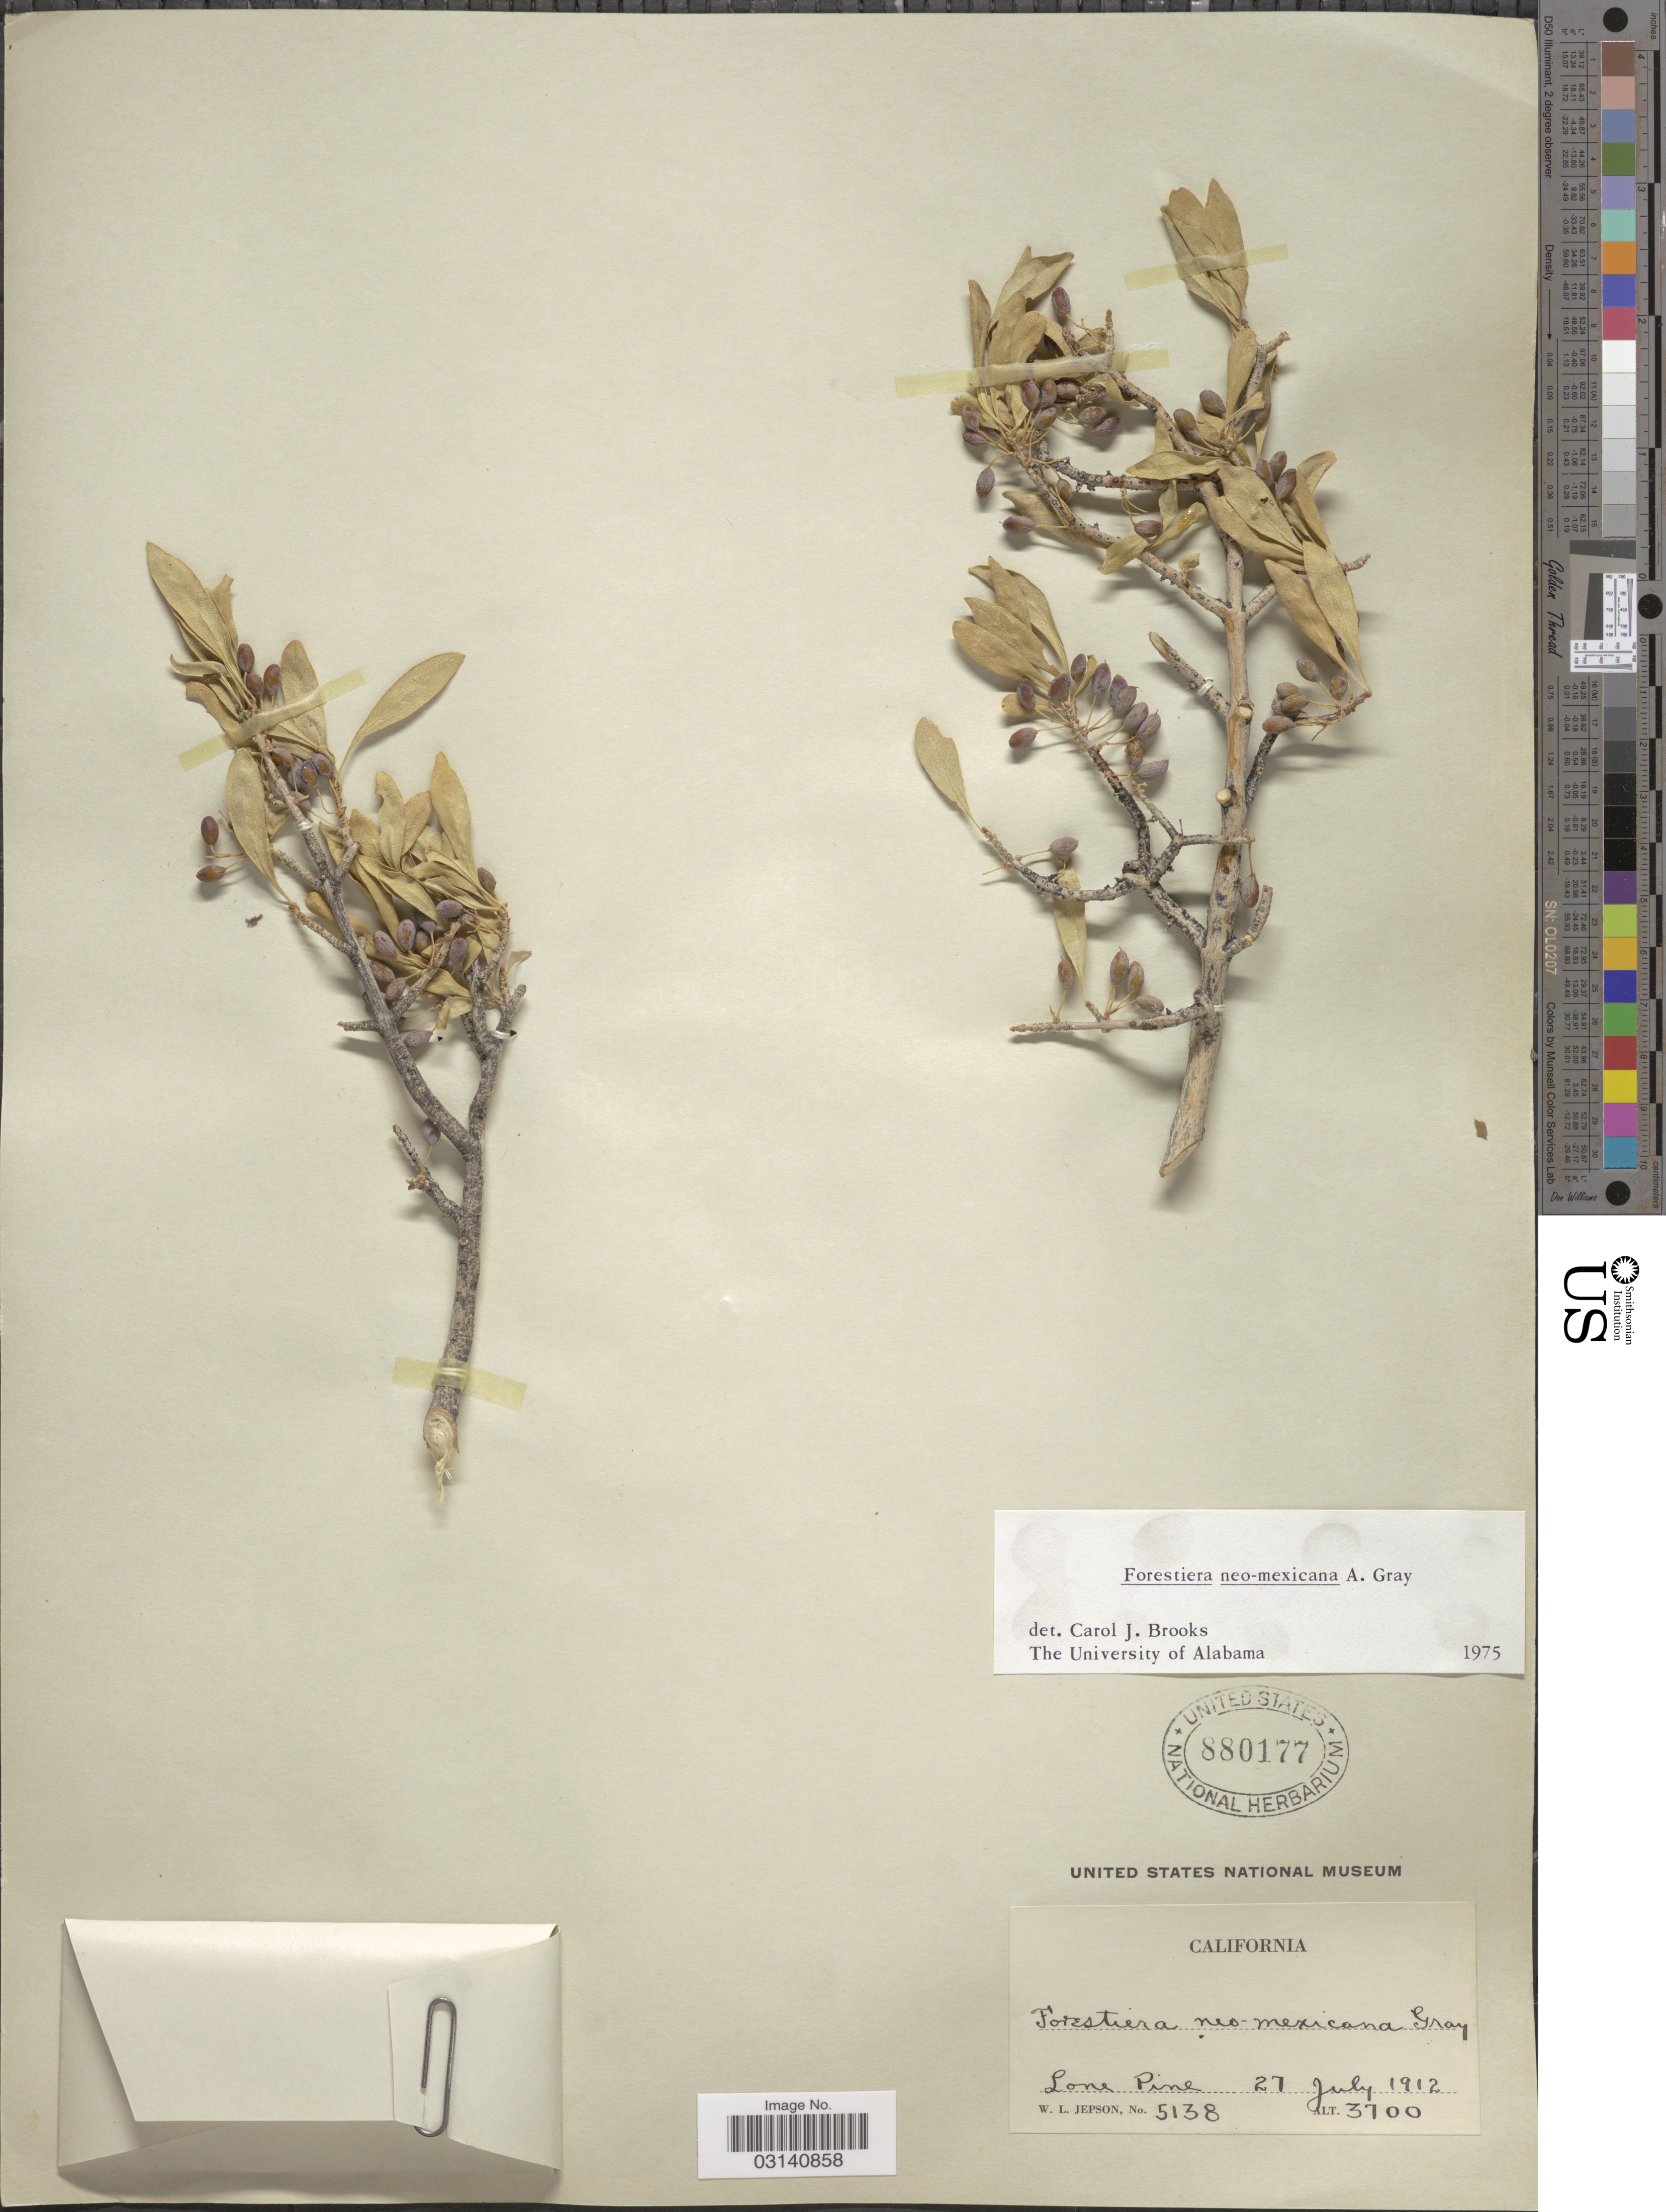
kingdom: Plantae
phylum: Tracheophyta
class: Magnoliopsida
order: Lamiales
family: Oleaceae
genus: Forestiera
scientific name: Forestiera neomexicana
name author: A. Gray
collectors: W. L. Jepson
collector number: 5138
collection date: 1912-07-27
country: United States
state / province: California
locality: Lone Pine.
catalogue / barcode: US 880177